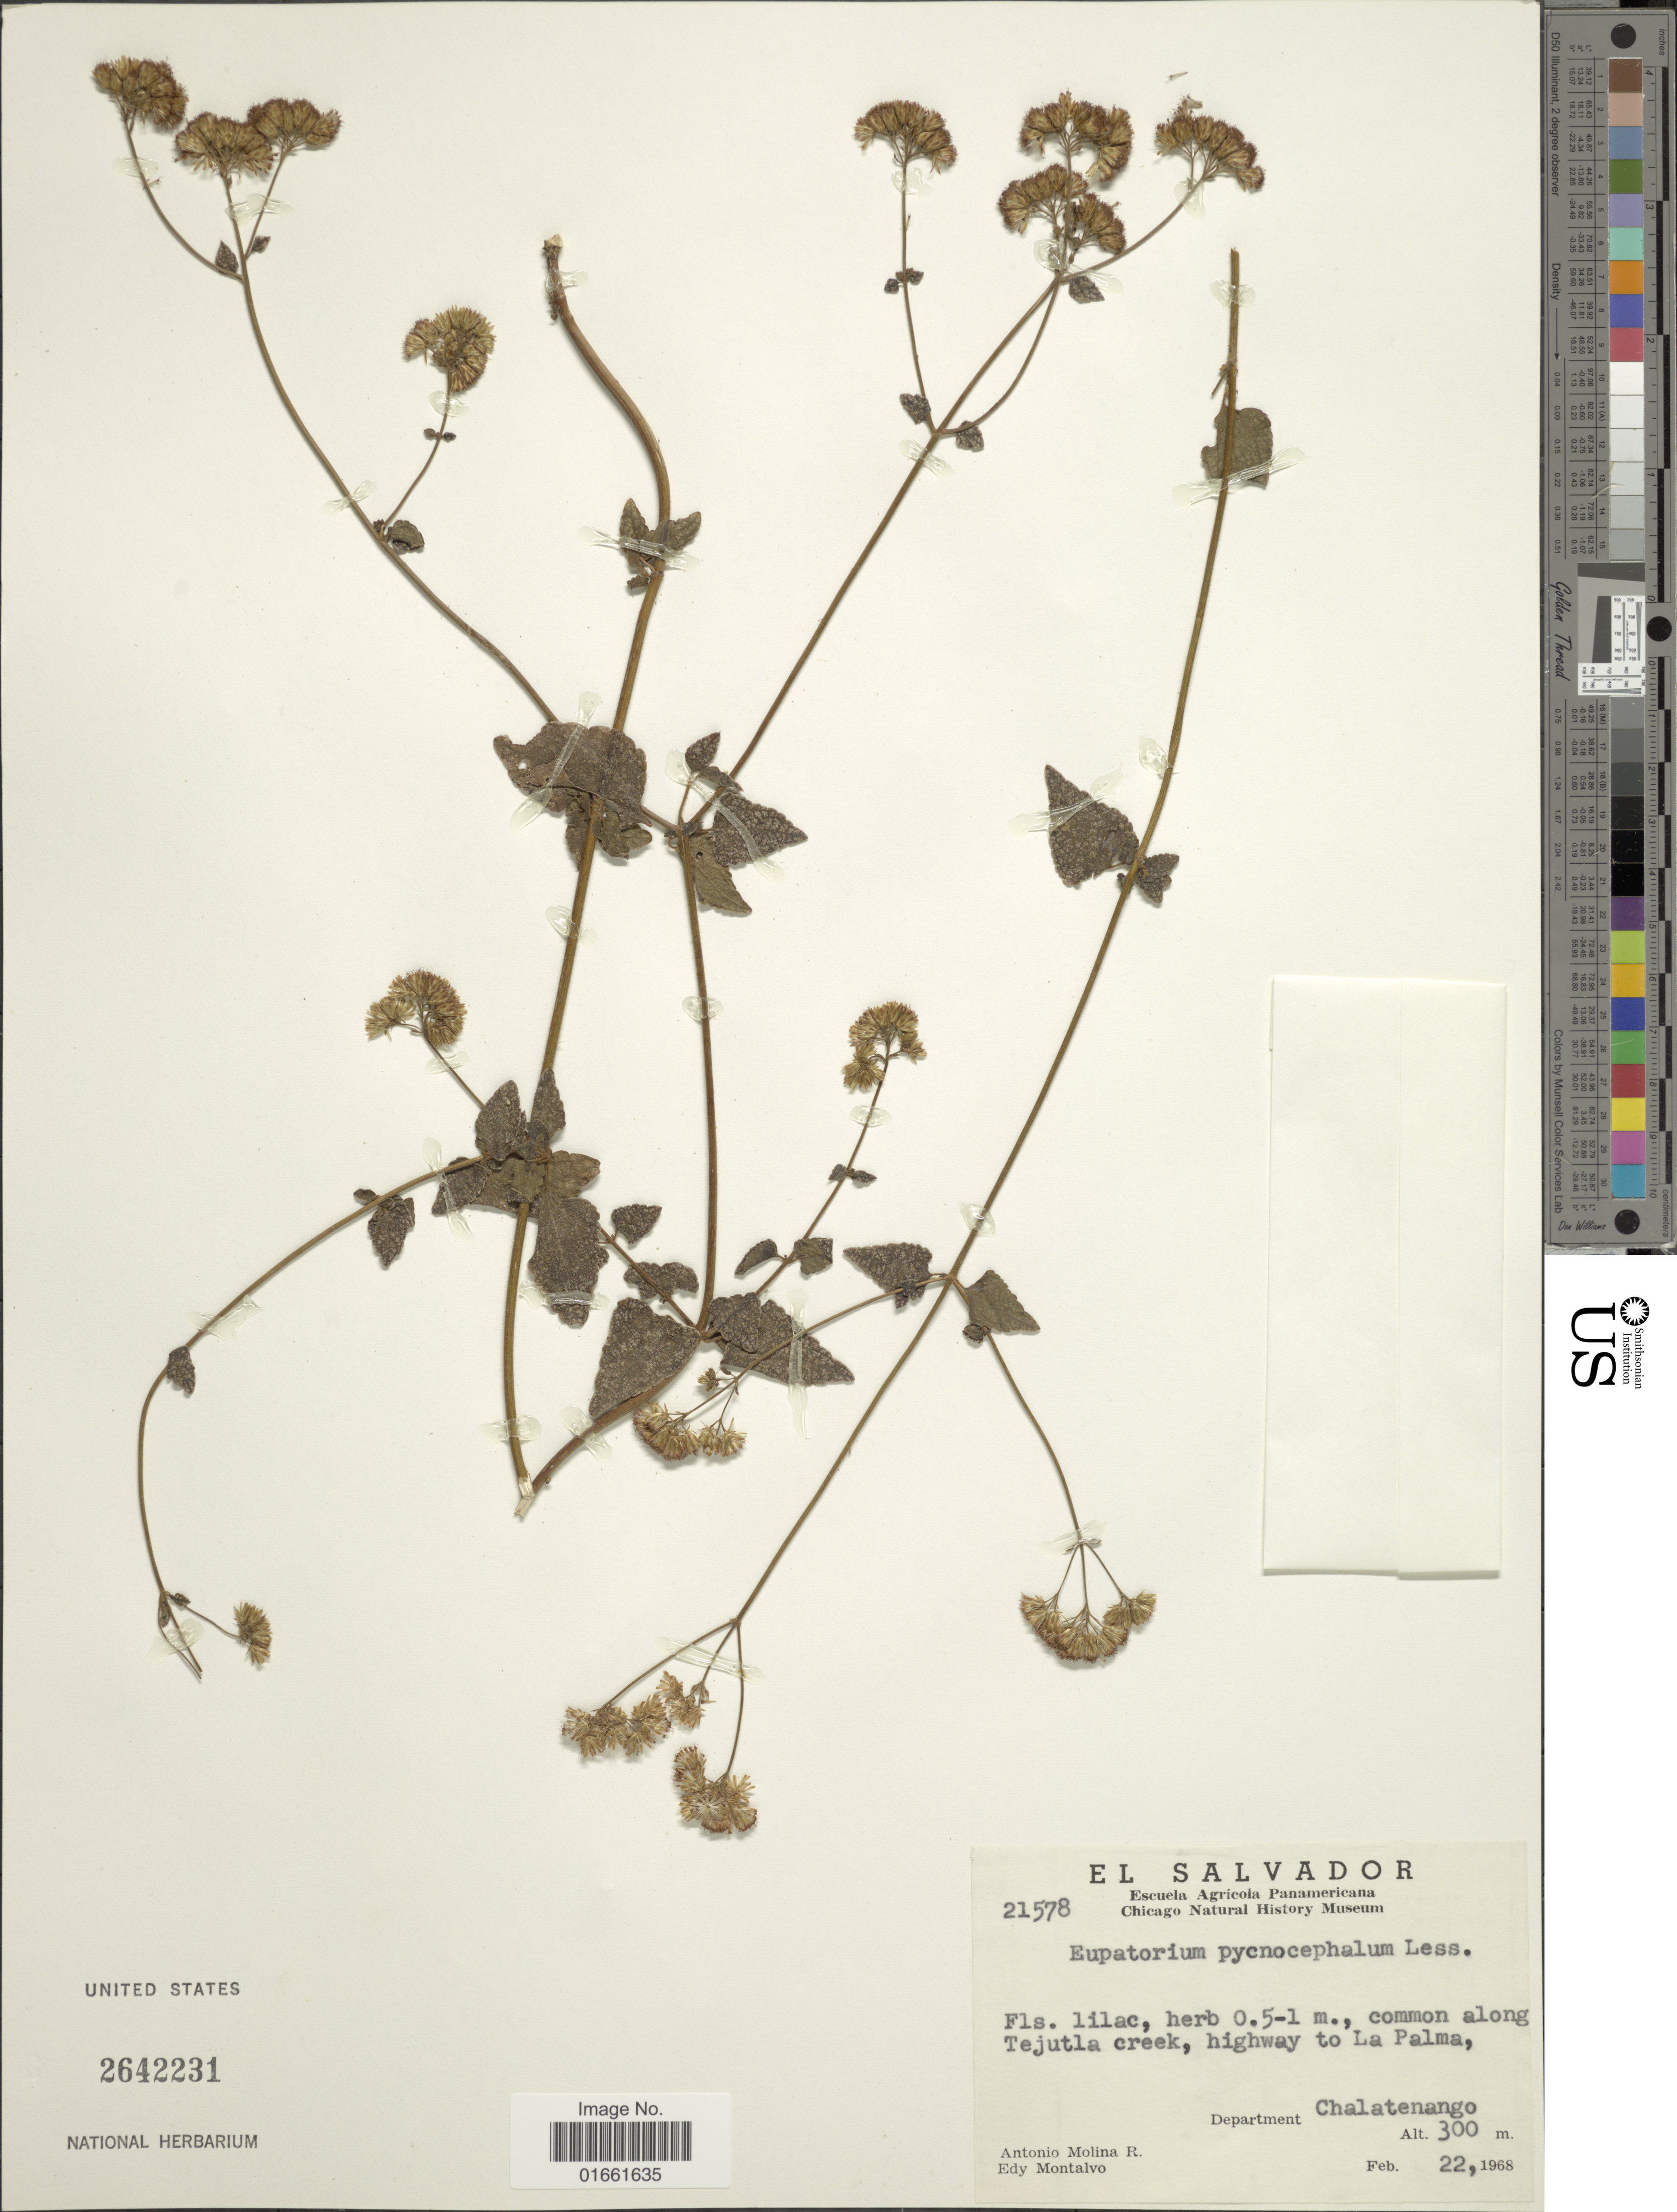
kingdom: Plantae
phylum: Tracheophyta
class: Magnoliopsida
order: Asterales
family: Asteraceae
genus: Fleischmannia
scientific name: Fleischmannia pratensis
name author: (Klatt) R.M. King & H. Rob.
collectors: A. Molina R. & E. A. Montalvo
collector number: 21578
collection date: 1968-02-22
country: El Salvador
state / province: Chalatenango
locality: Common along Tejutla creek, highway to La Palma, Department Chalatenango.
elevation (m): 300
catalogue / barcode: US 2642231